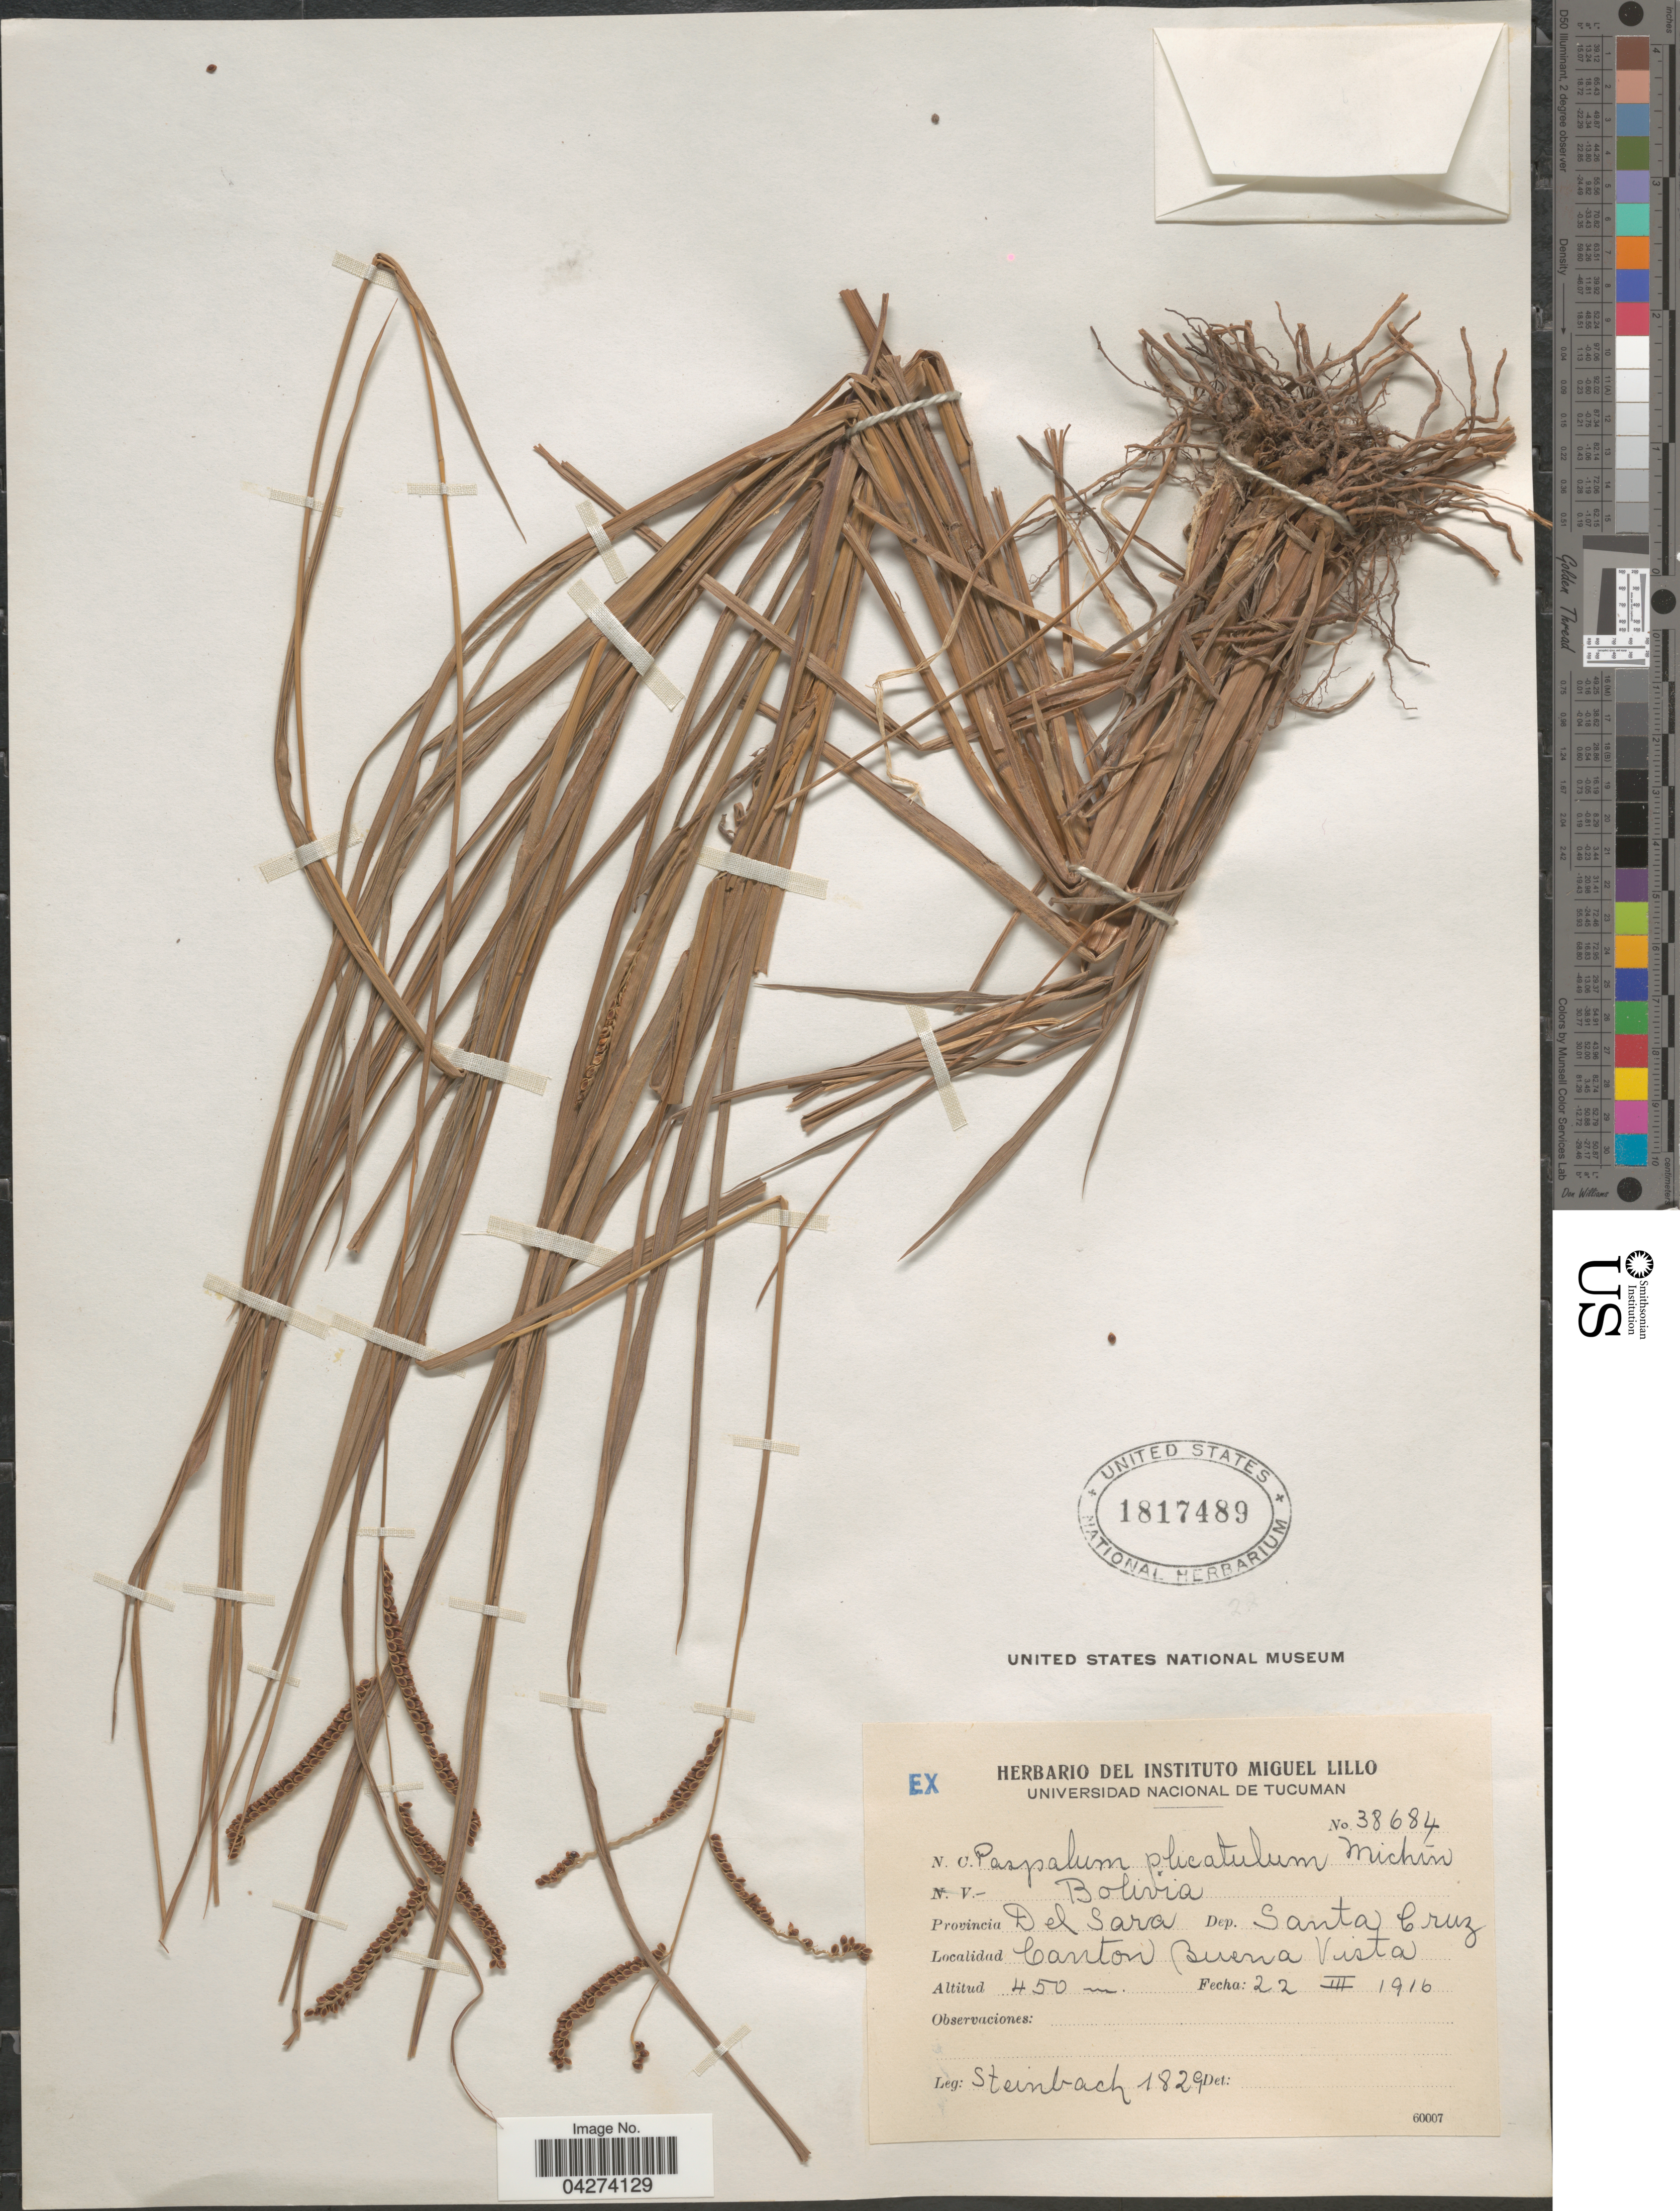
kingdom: Plantae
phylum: Tracheophyta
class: Liliopsida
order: Poales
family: Poaceae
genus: Paspalum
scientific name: Paspalum plicatulum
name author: Michx.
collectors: Steinbach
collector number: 1829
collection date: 1916-03-22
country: Bolivia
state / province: Santa Cruz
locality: Provincia Del Sara. Dep. Santa Cruz. Canton Buena Vista.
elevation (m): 450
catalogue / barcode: US 1817489